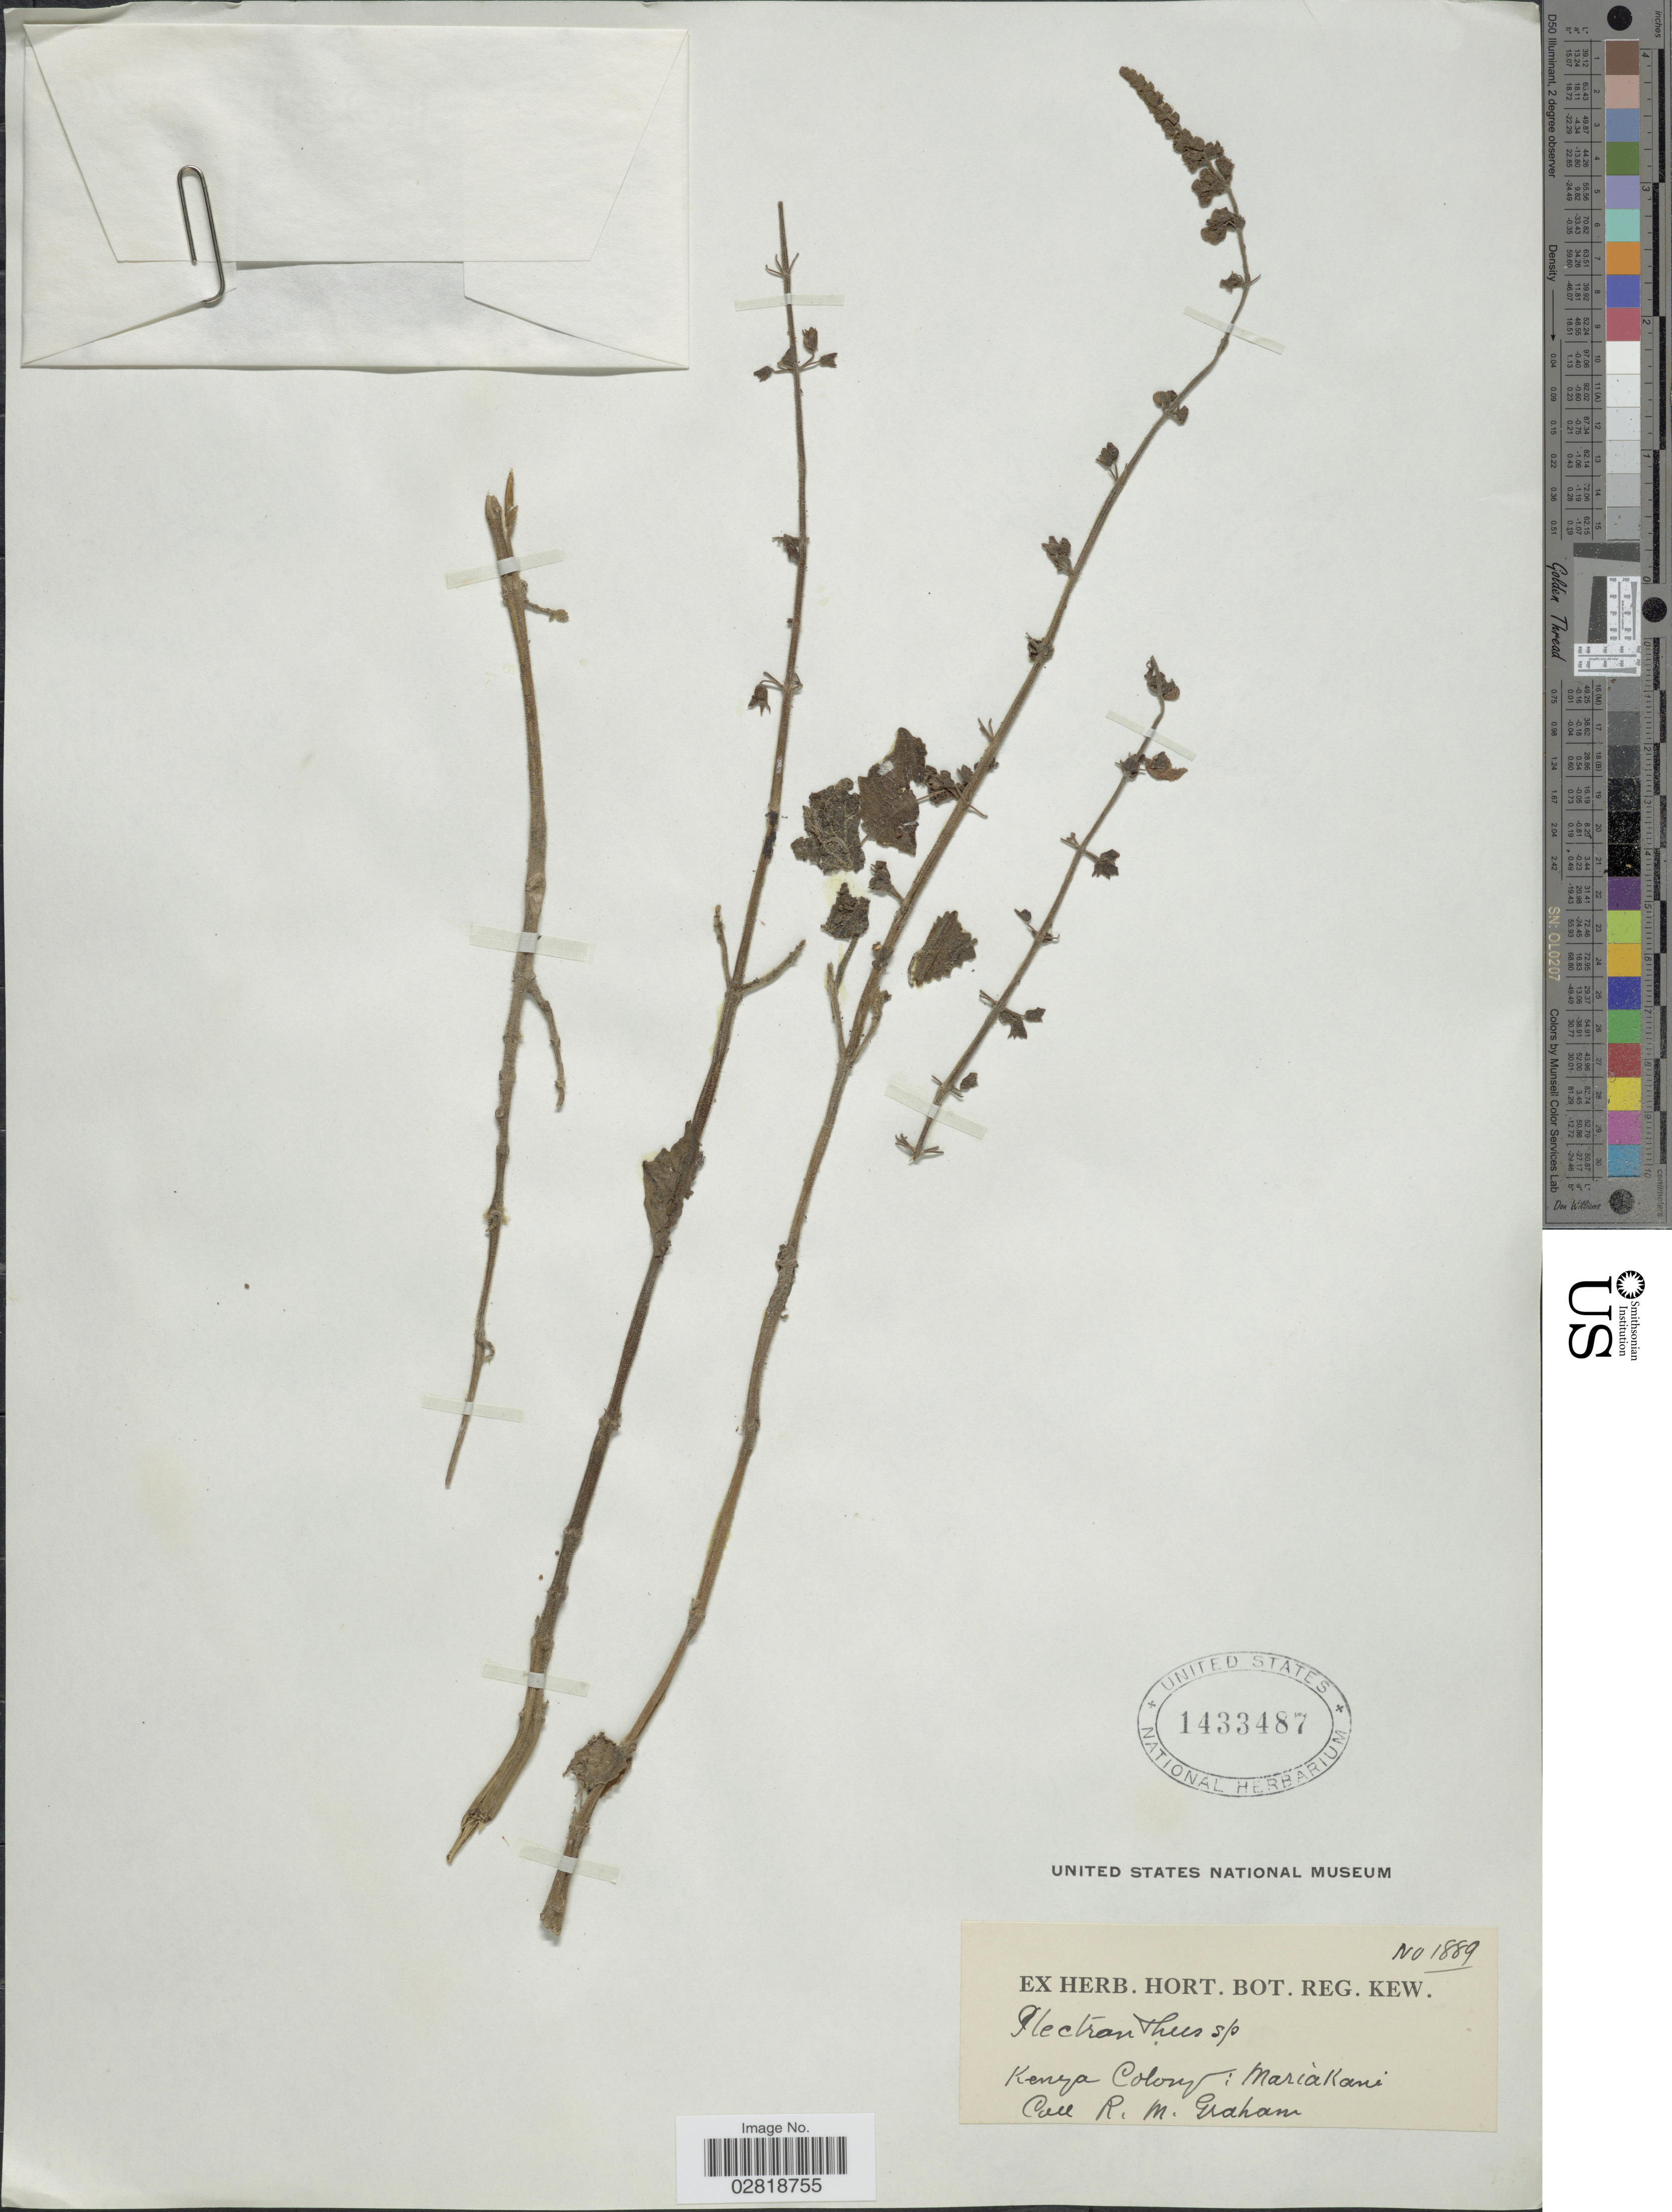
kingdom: Plantae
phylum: Tracheophyta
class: Magnoliopsida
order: Lamiales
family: Lamiaceae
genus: Plectranthus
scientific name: Plectranthus sp.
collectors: R. M. Graham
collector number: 1889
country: Kenya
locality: Kenya Colony: Mariakani.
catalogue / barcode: US 1433487